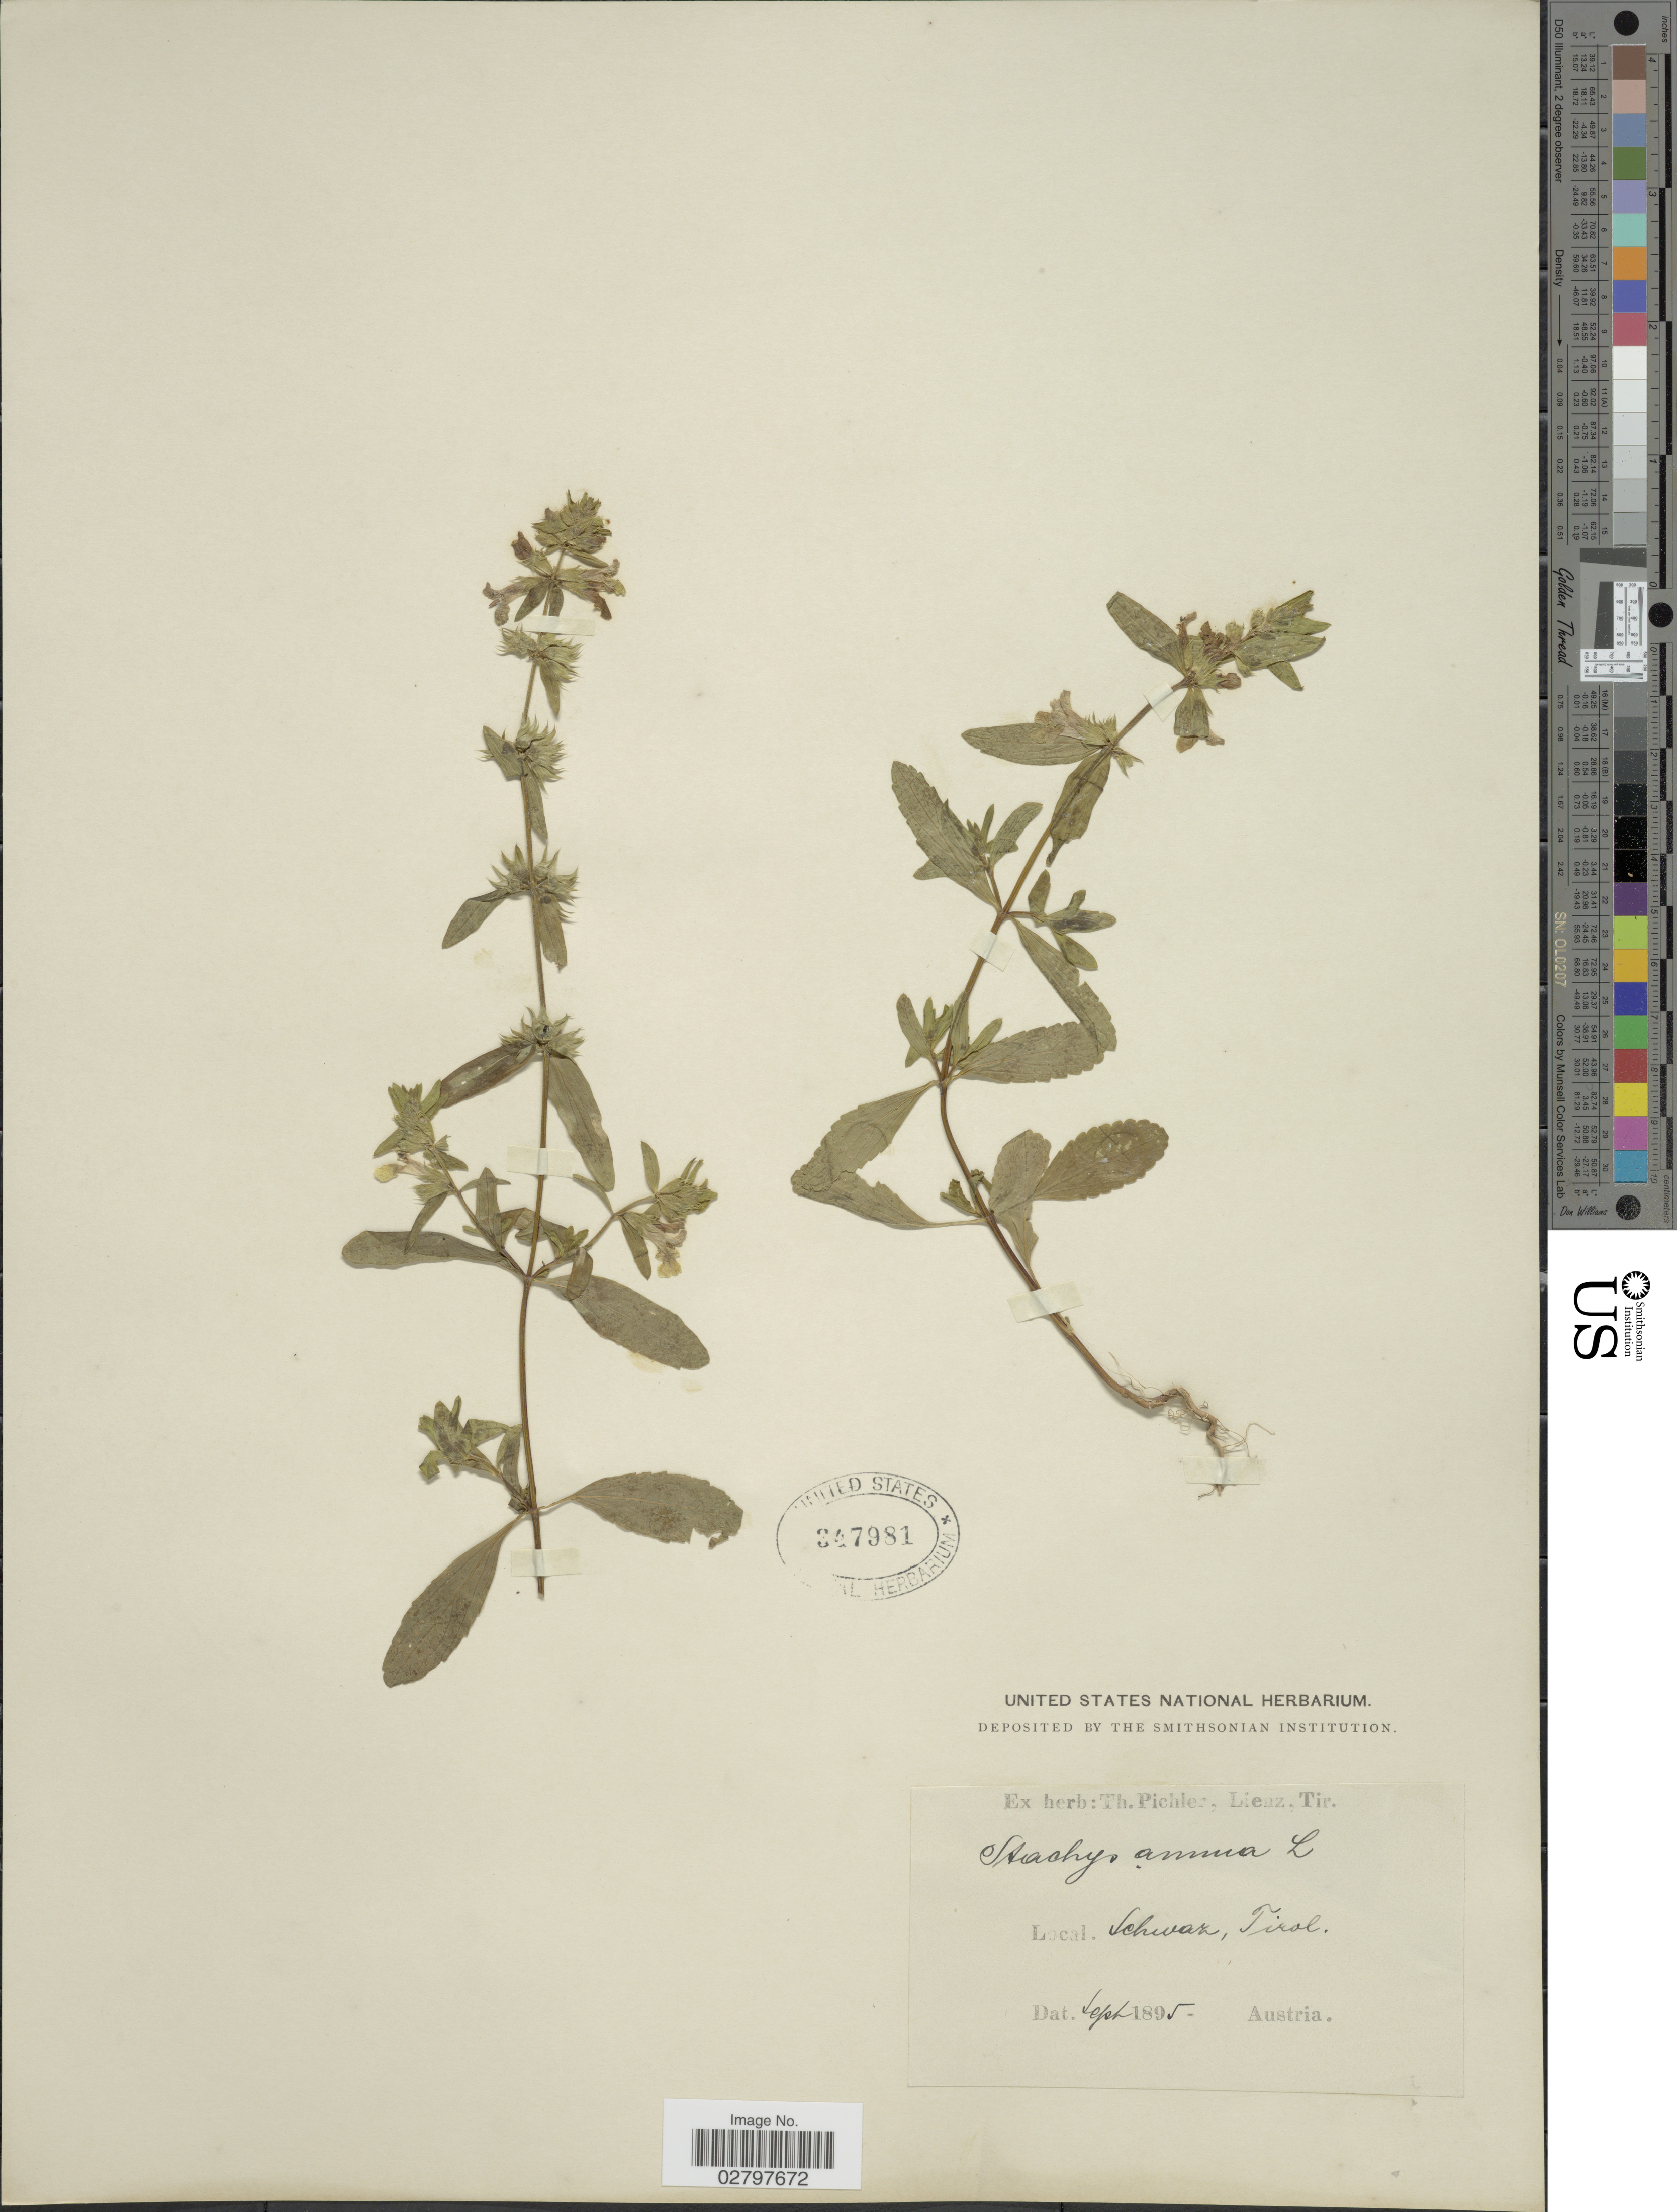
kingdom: Plantae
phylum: Tracheophyta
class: Magnoliopsida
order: Lamiales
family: Lamiaceae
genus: Stachys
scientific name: Stachys annua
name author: (L.) L.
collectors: ex herb. T. Pichler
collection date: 1895-09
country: Austria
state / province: Tirol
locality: Schwaz.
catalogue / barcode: US 347981